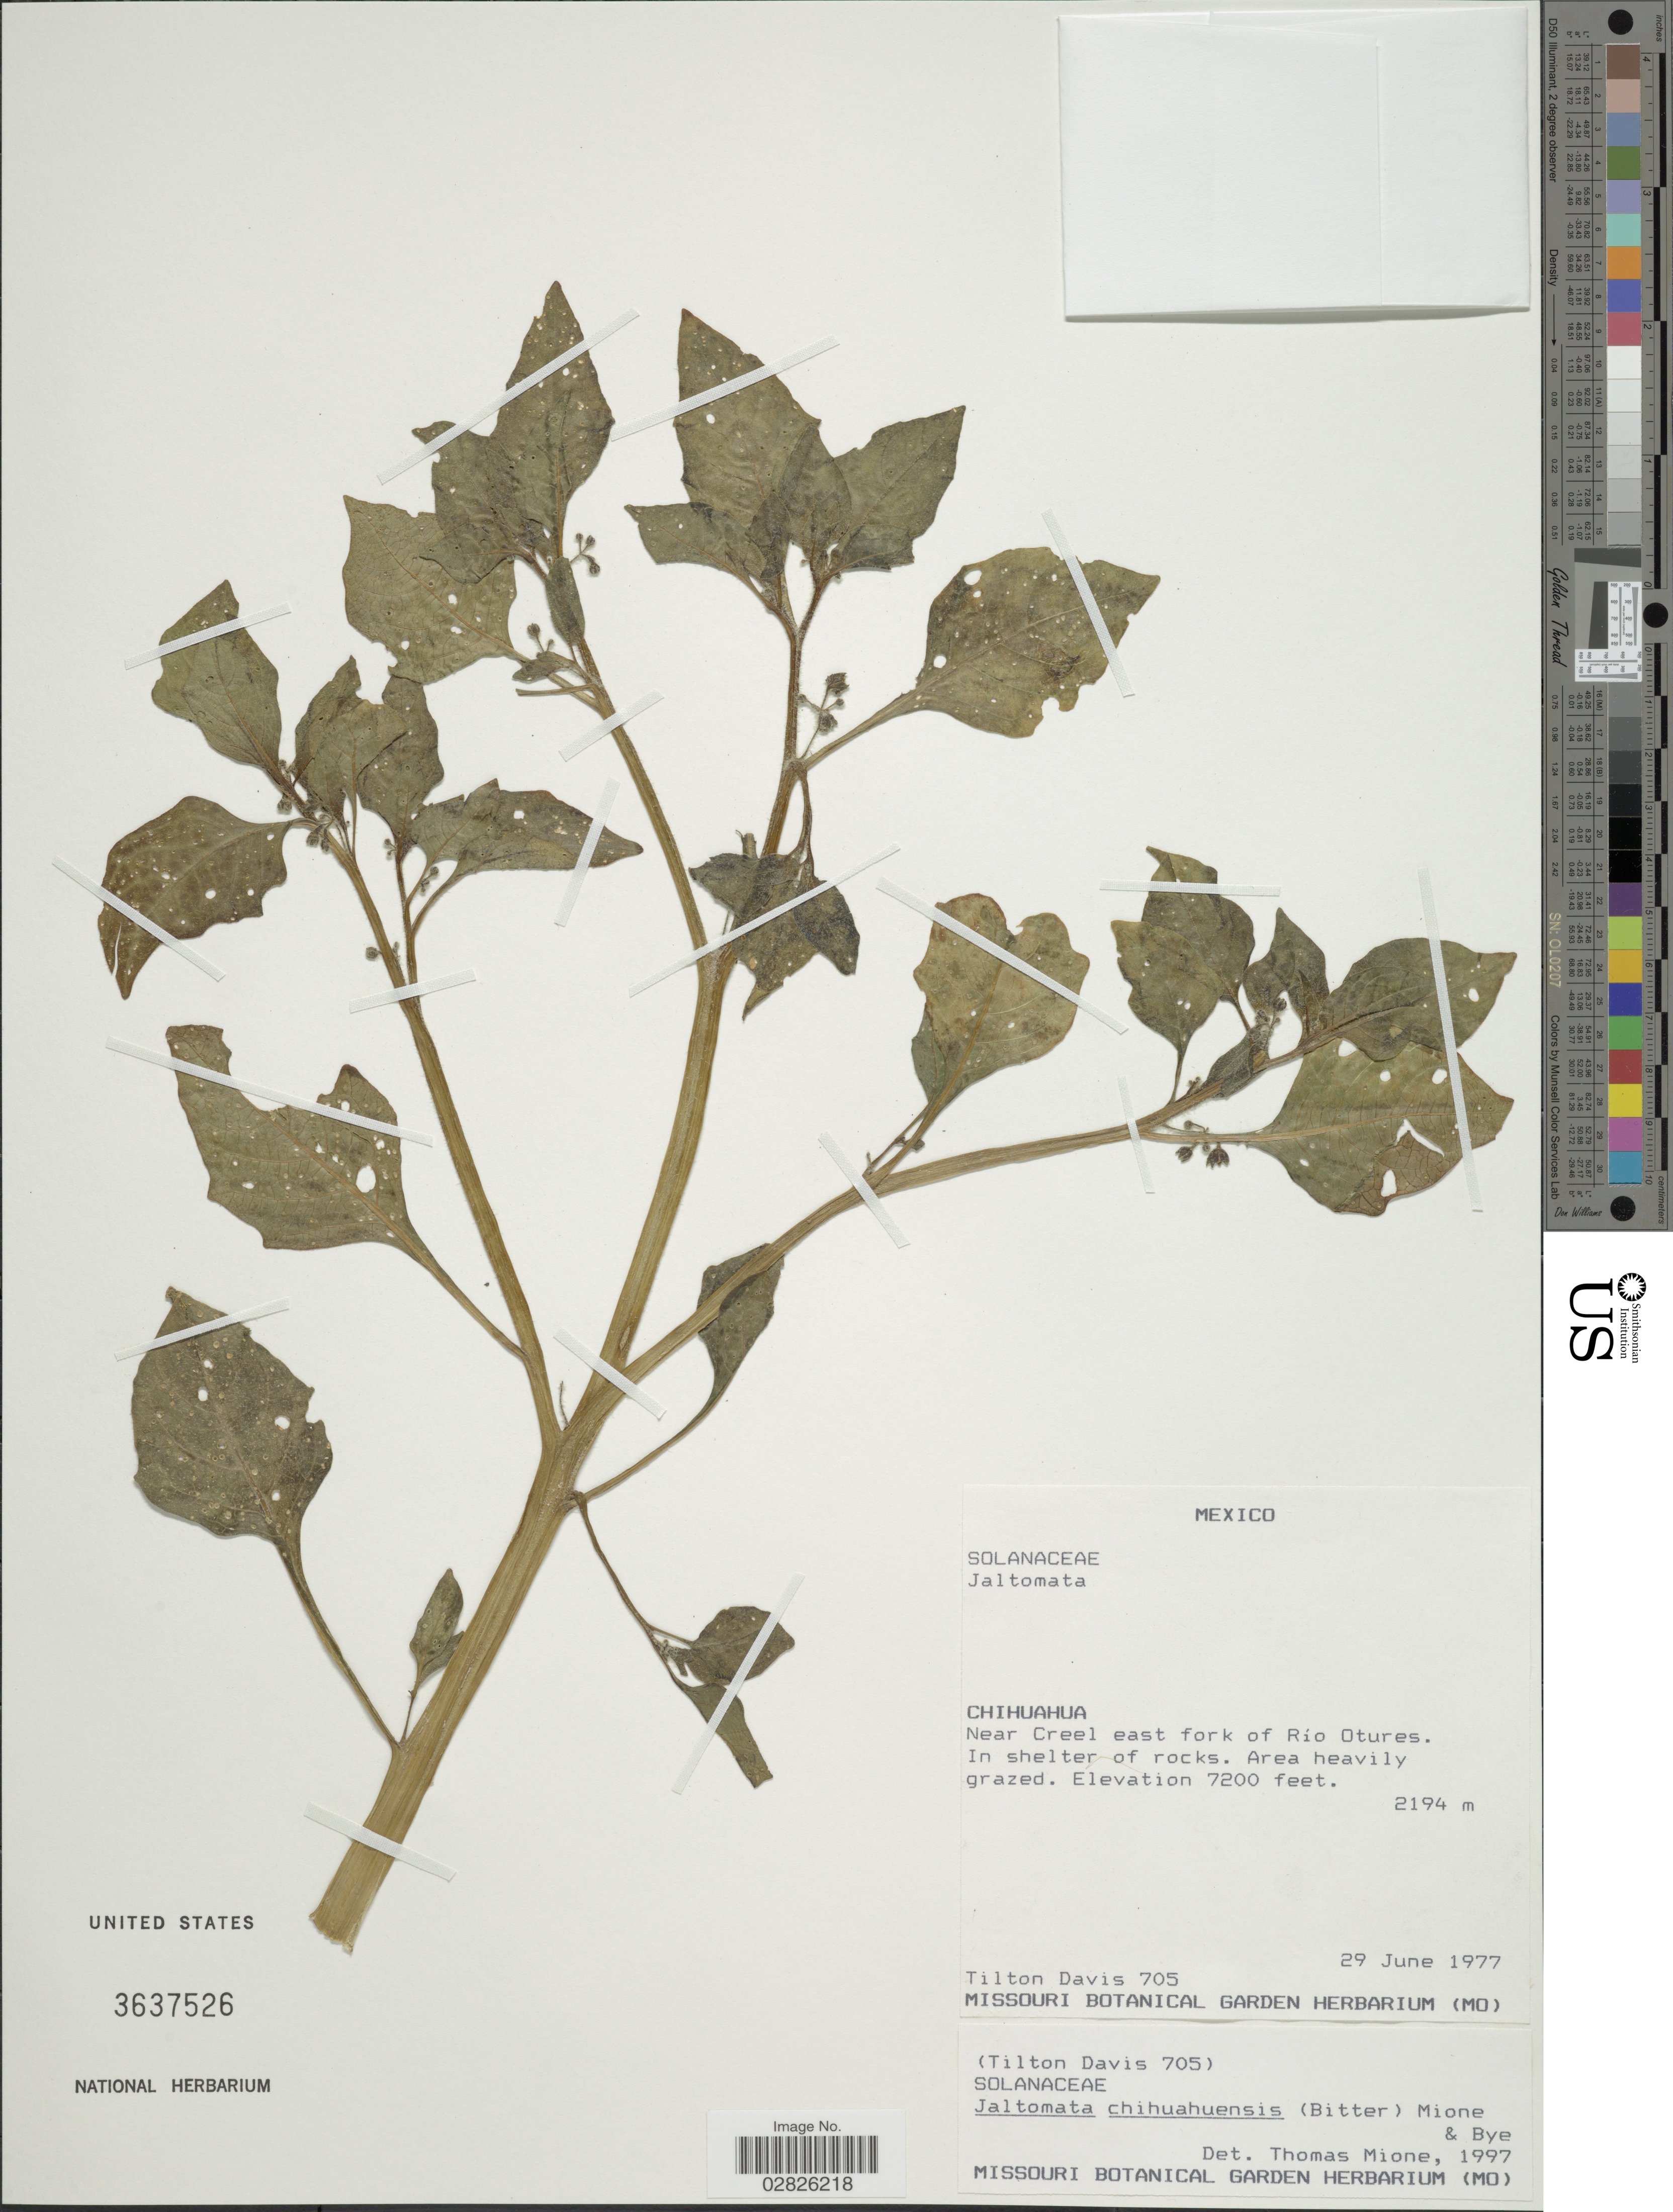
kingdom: Plantae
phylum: Tracheophyta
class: Magnoliopsida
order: Solanales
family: Solanaceae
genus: Jaltomata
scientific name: Jaltomata chihuahuensis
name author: (Bitter) Mione & Bye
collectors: T. Davis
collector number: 705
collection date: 1977-06-29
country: Mexico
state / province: Chihuahua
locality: Near Creel east fork of Río Otures.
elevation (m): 2195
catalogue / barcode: US 3637526